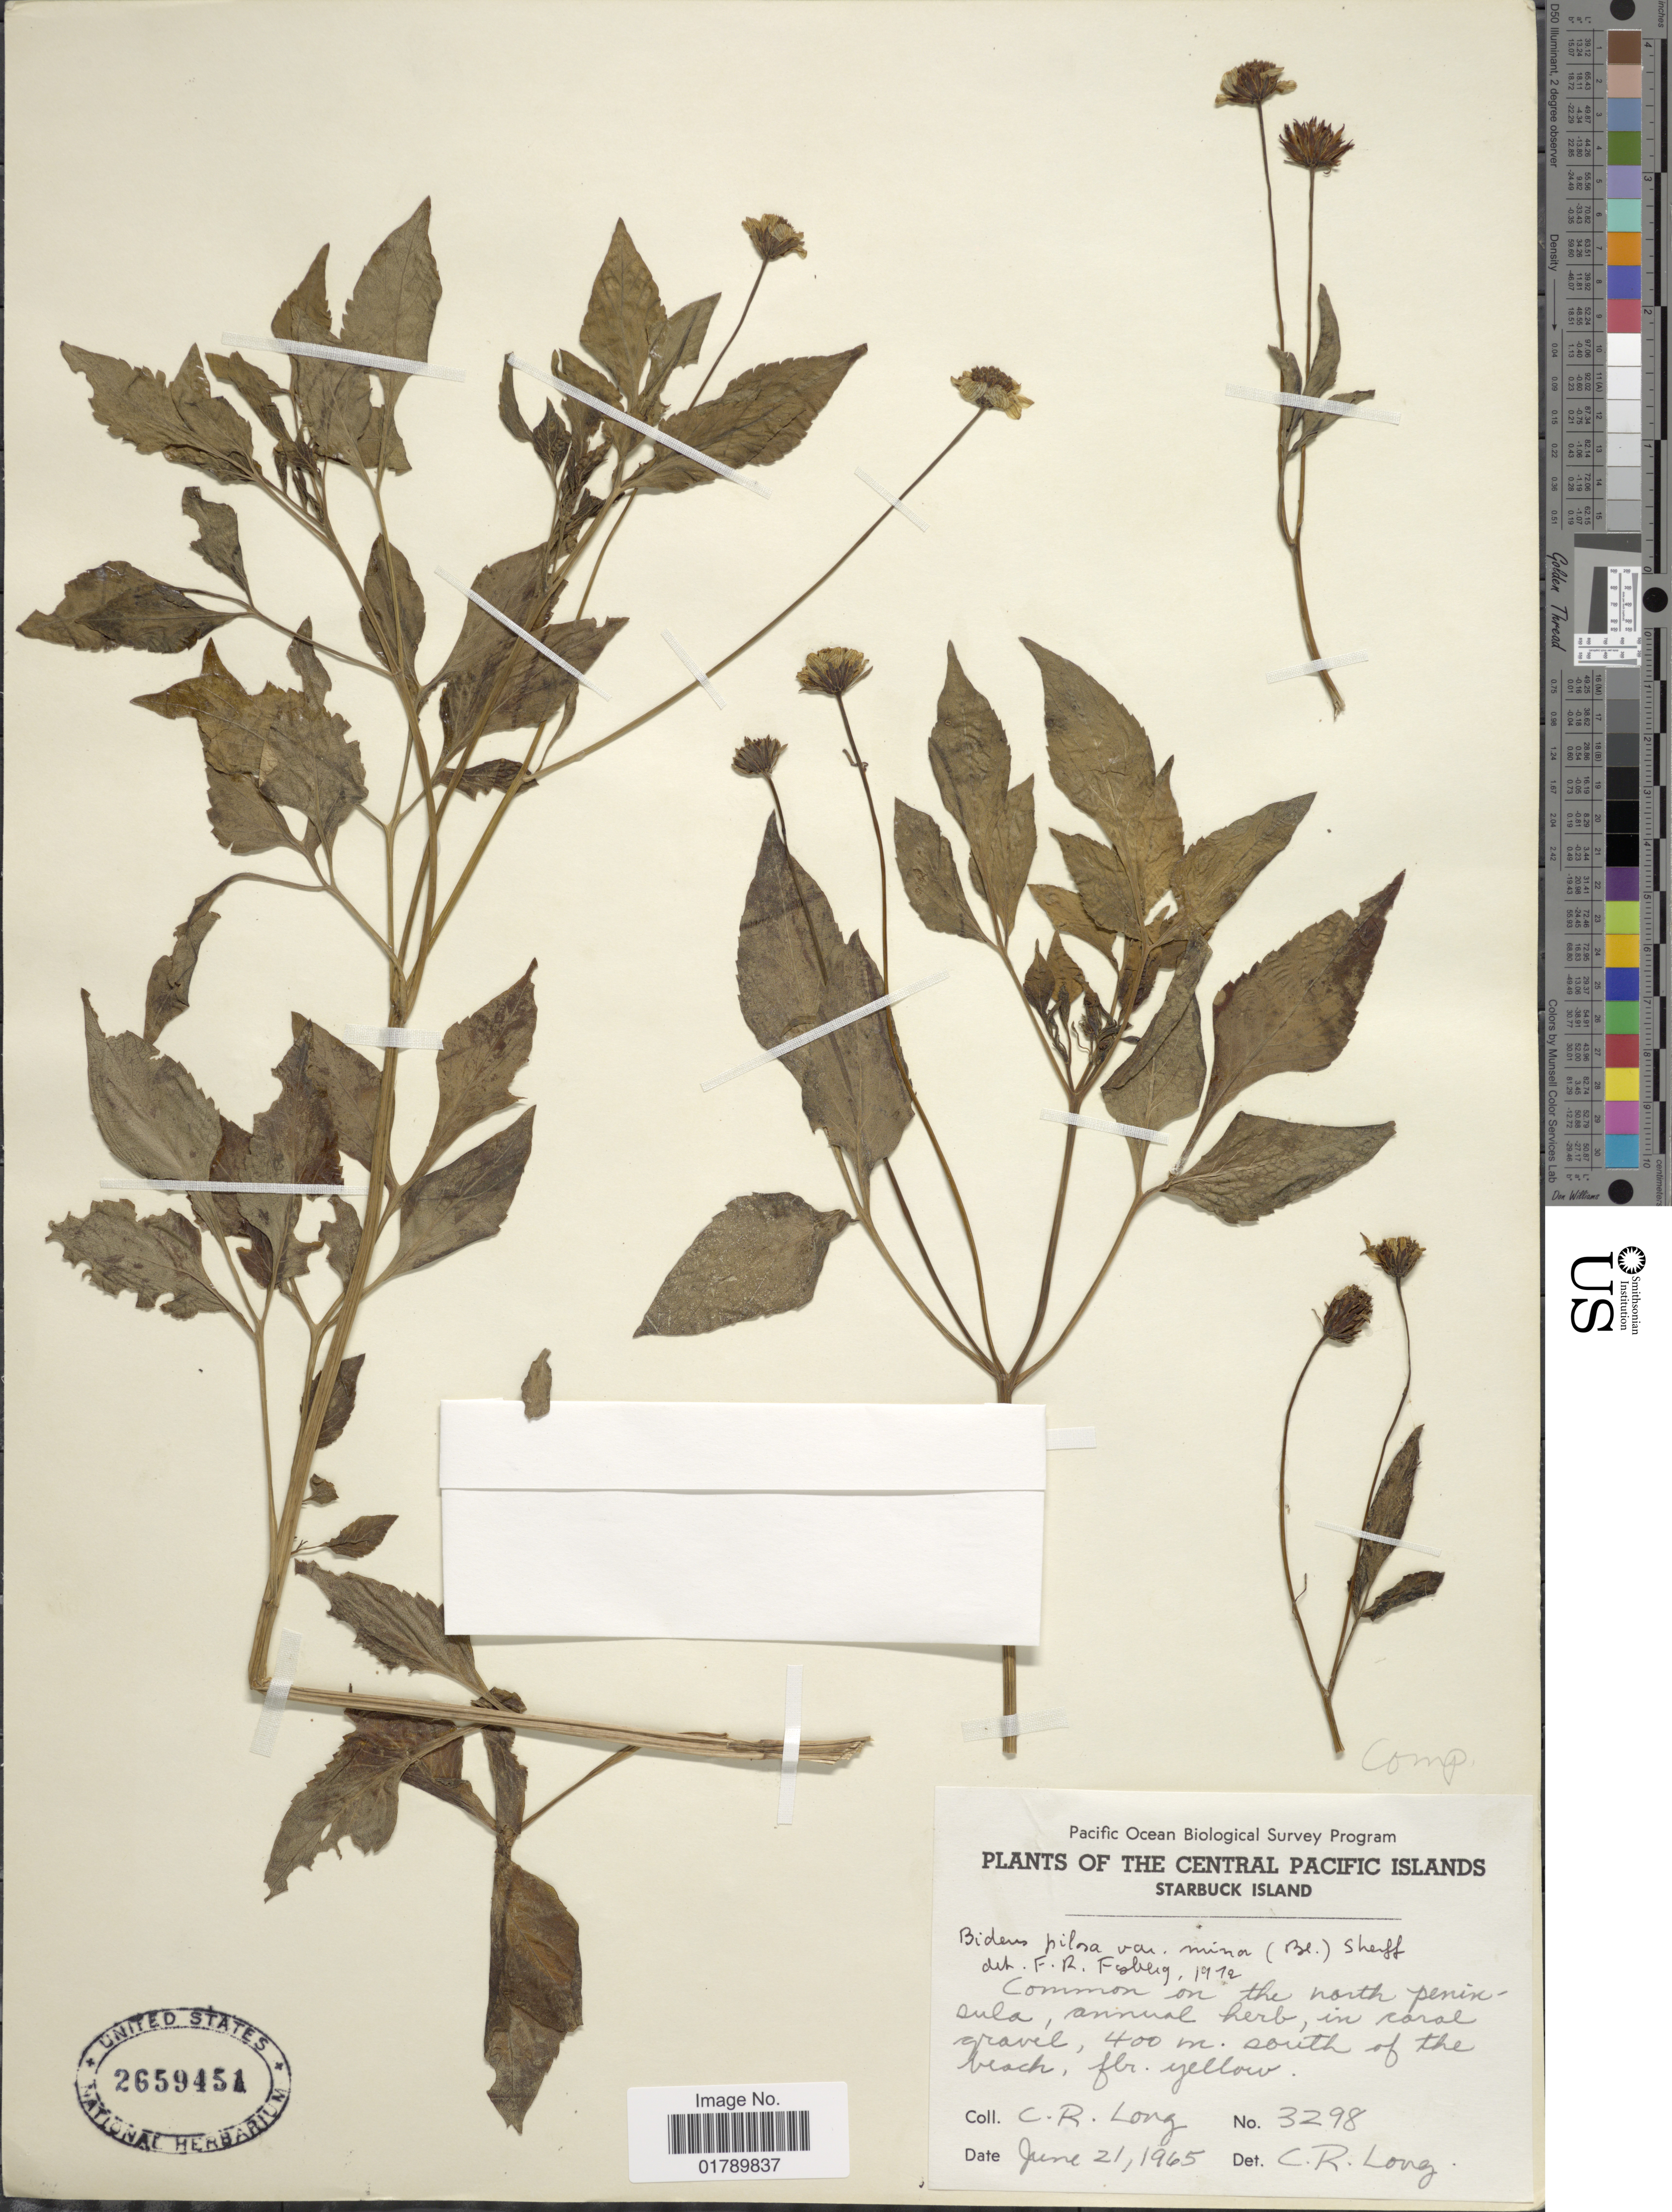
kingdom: Plantae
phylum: Tracheophyta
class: Magnoliopsida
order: Asterales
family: Asteraceae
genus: Bidens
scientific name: Bidens pilosa var. minor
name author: (Blume) Sherff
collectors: C. R. Long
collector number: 3298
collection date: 1965-06-21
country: Kiribati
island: Starbuck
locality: Central Pacific Islands. Starbuck Island, on the north peninsula. south of the beach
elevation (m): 400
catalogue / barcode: US 2659451